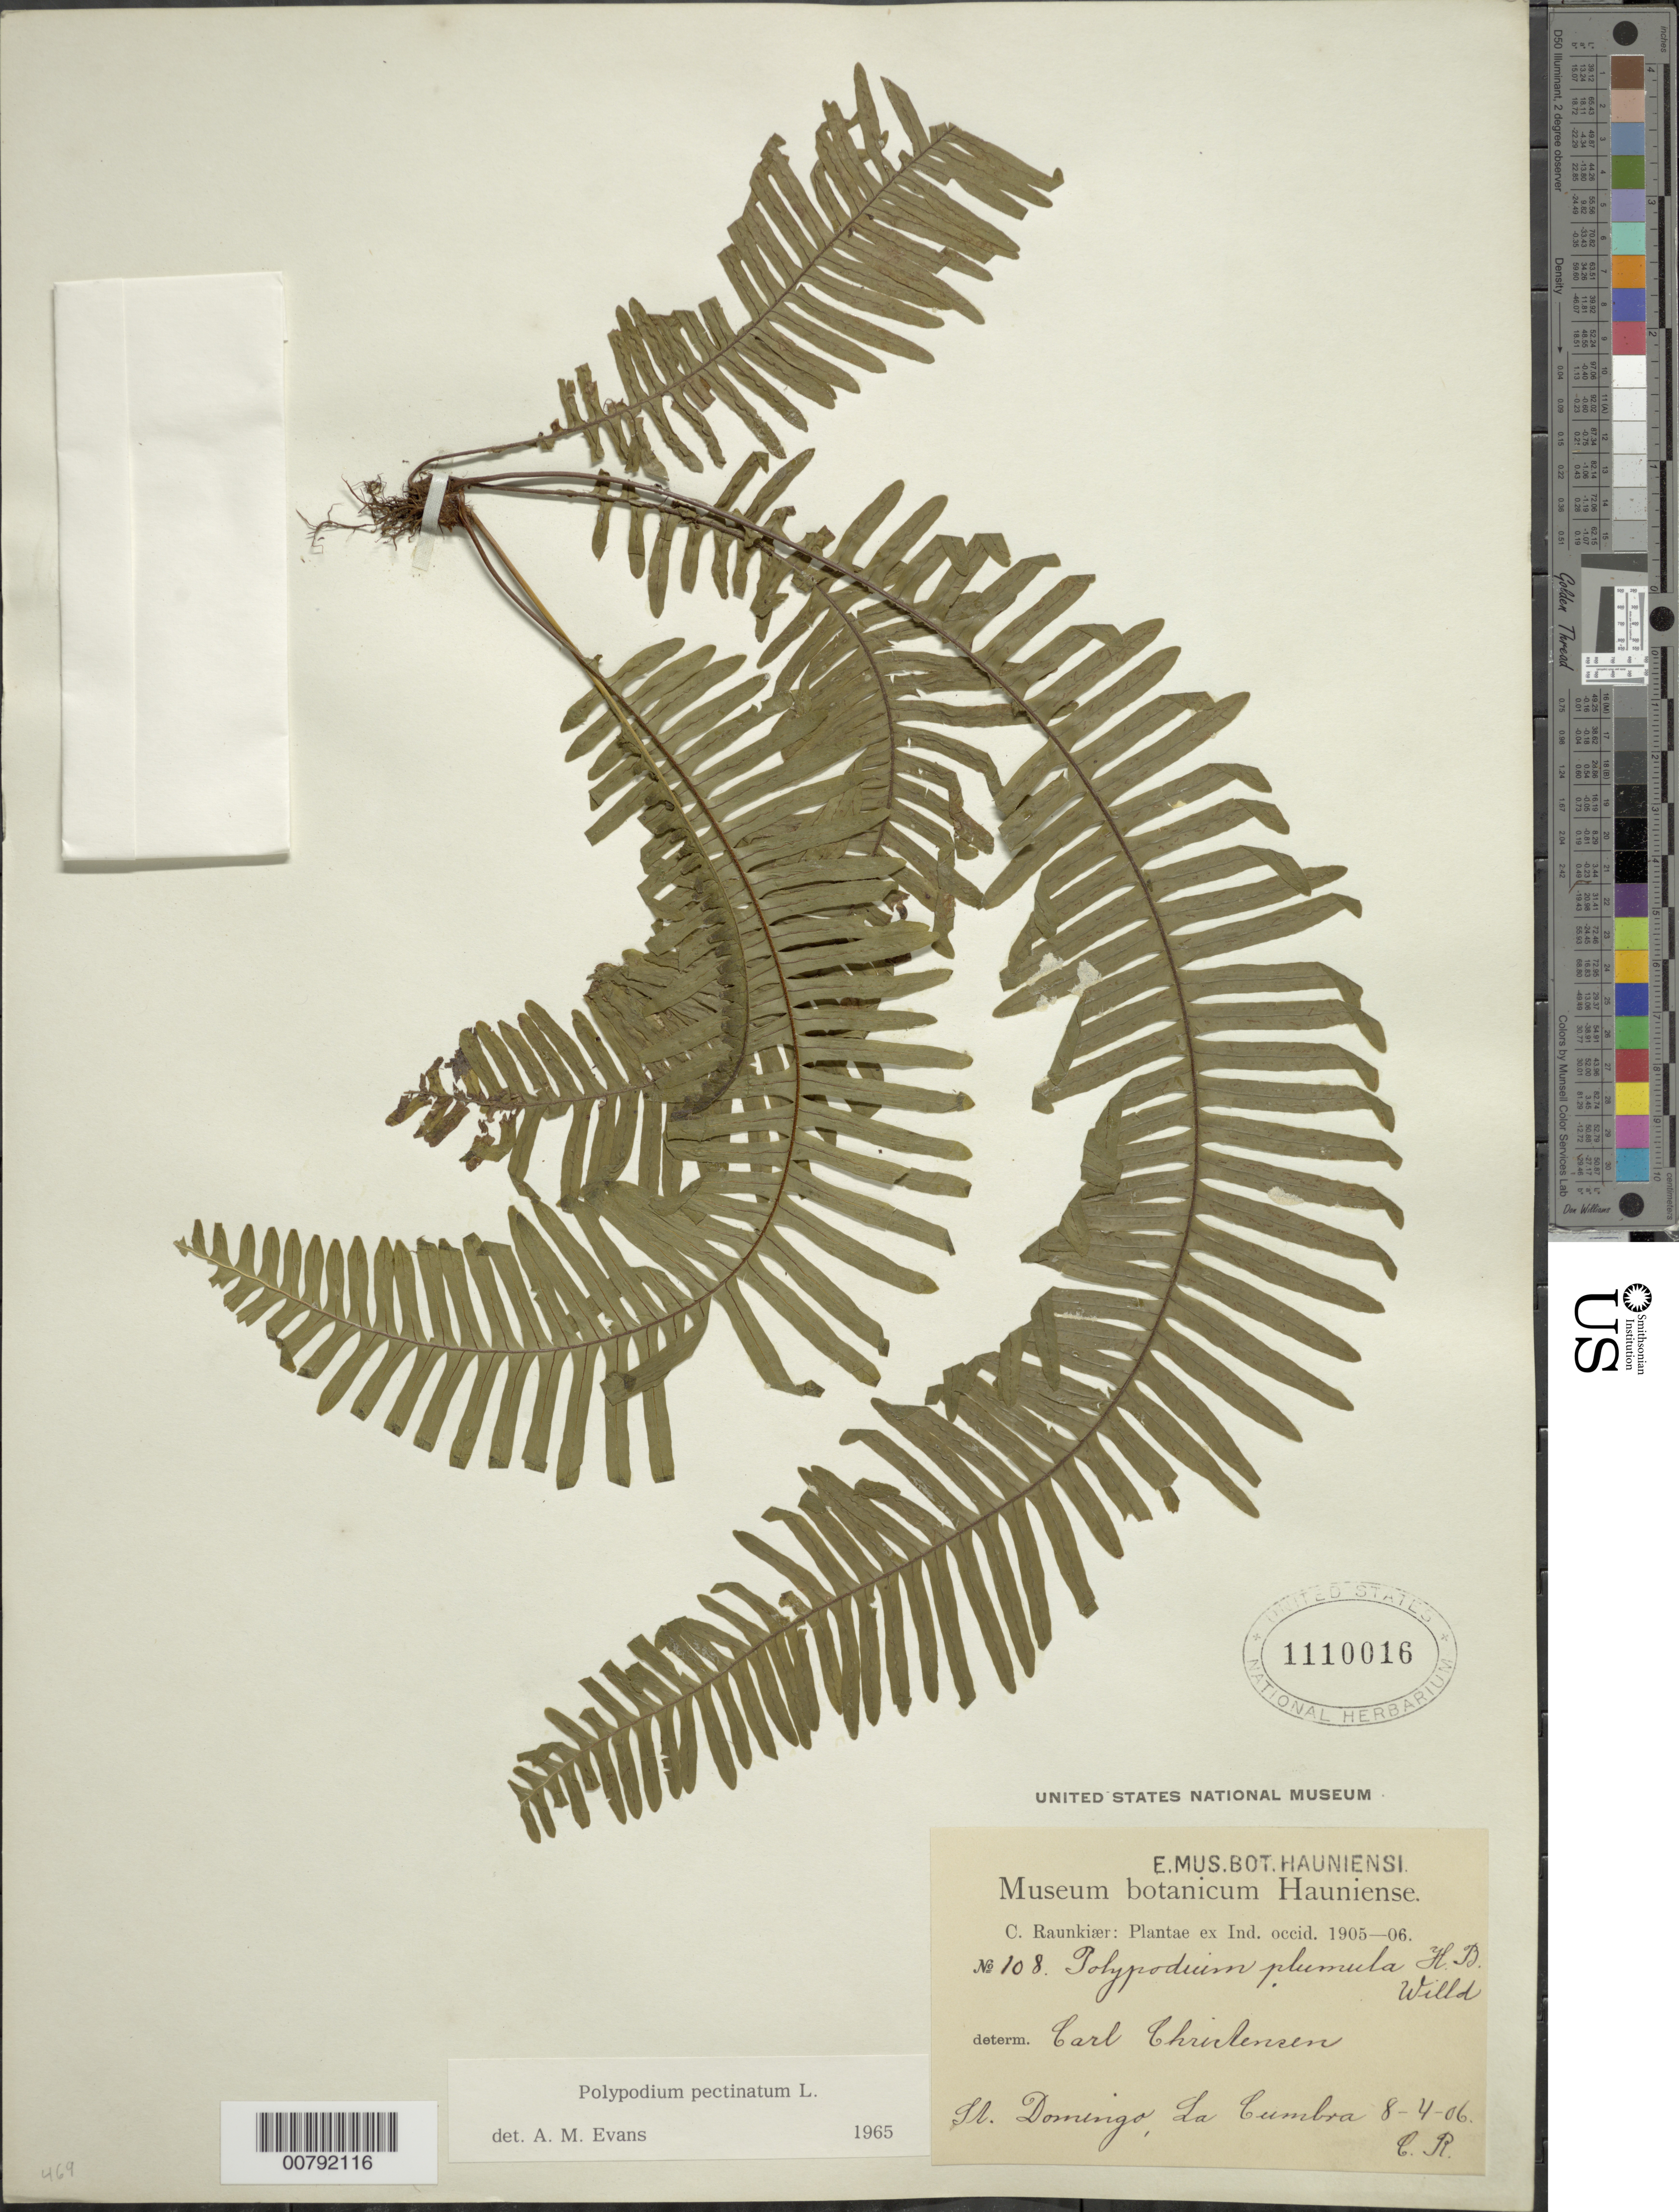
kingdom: Plantae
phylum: Tracheophyta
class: Polypodiopsida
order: Polypodiales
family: Polypodiaceae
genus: Pecluma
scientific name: Pecluma pectinata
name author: (L.) M.G. Price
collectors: C. C. Raunkiaer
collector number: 108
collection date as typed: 08 Apr 1906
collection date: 1906-04-08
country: Dominican Republic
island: Hispaniola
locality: La Cumbra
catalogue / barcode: US 1110016